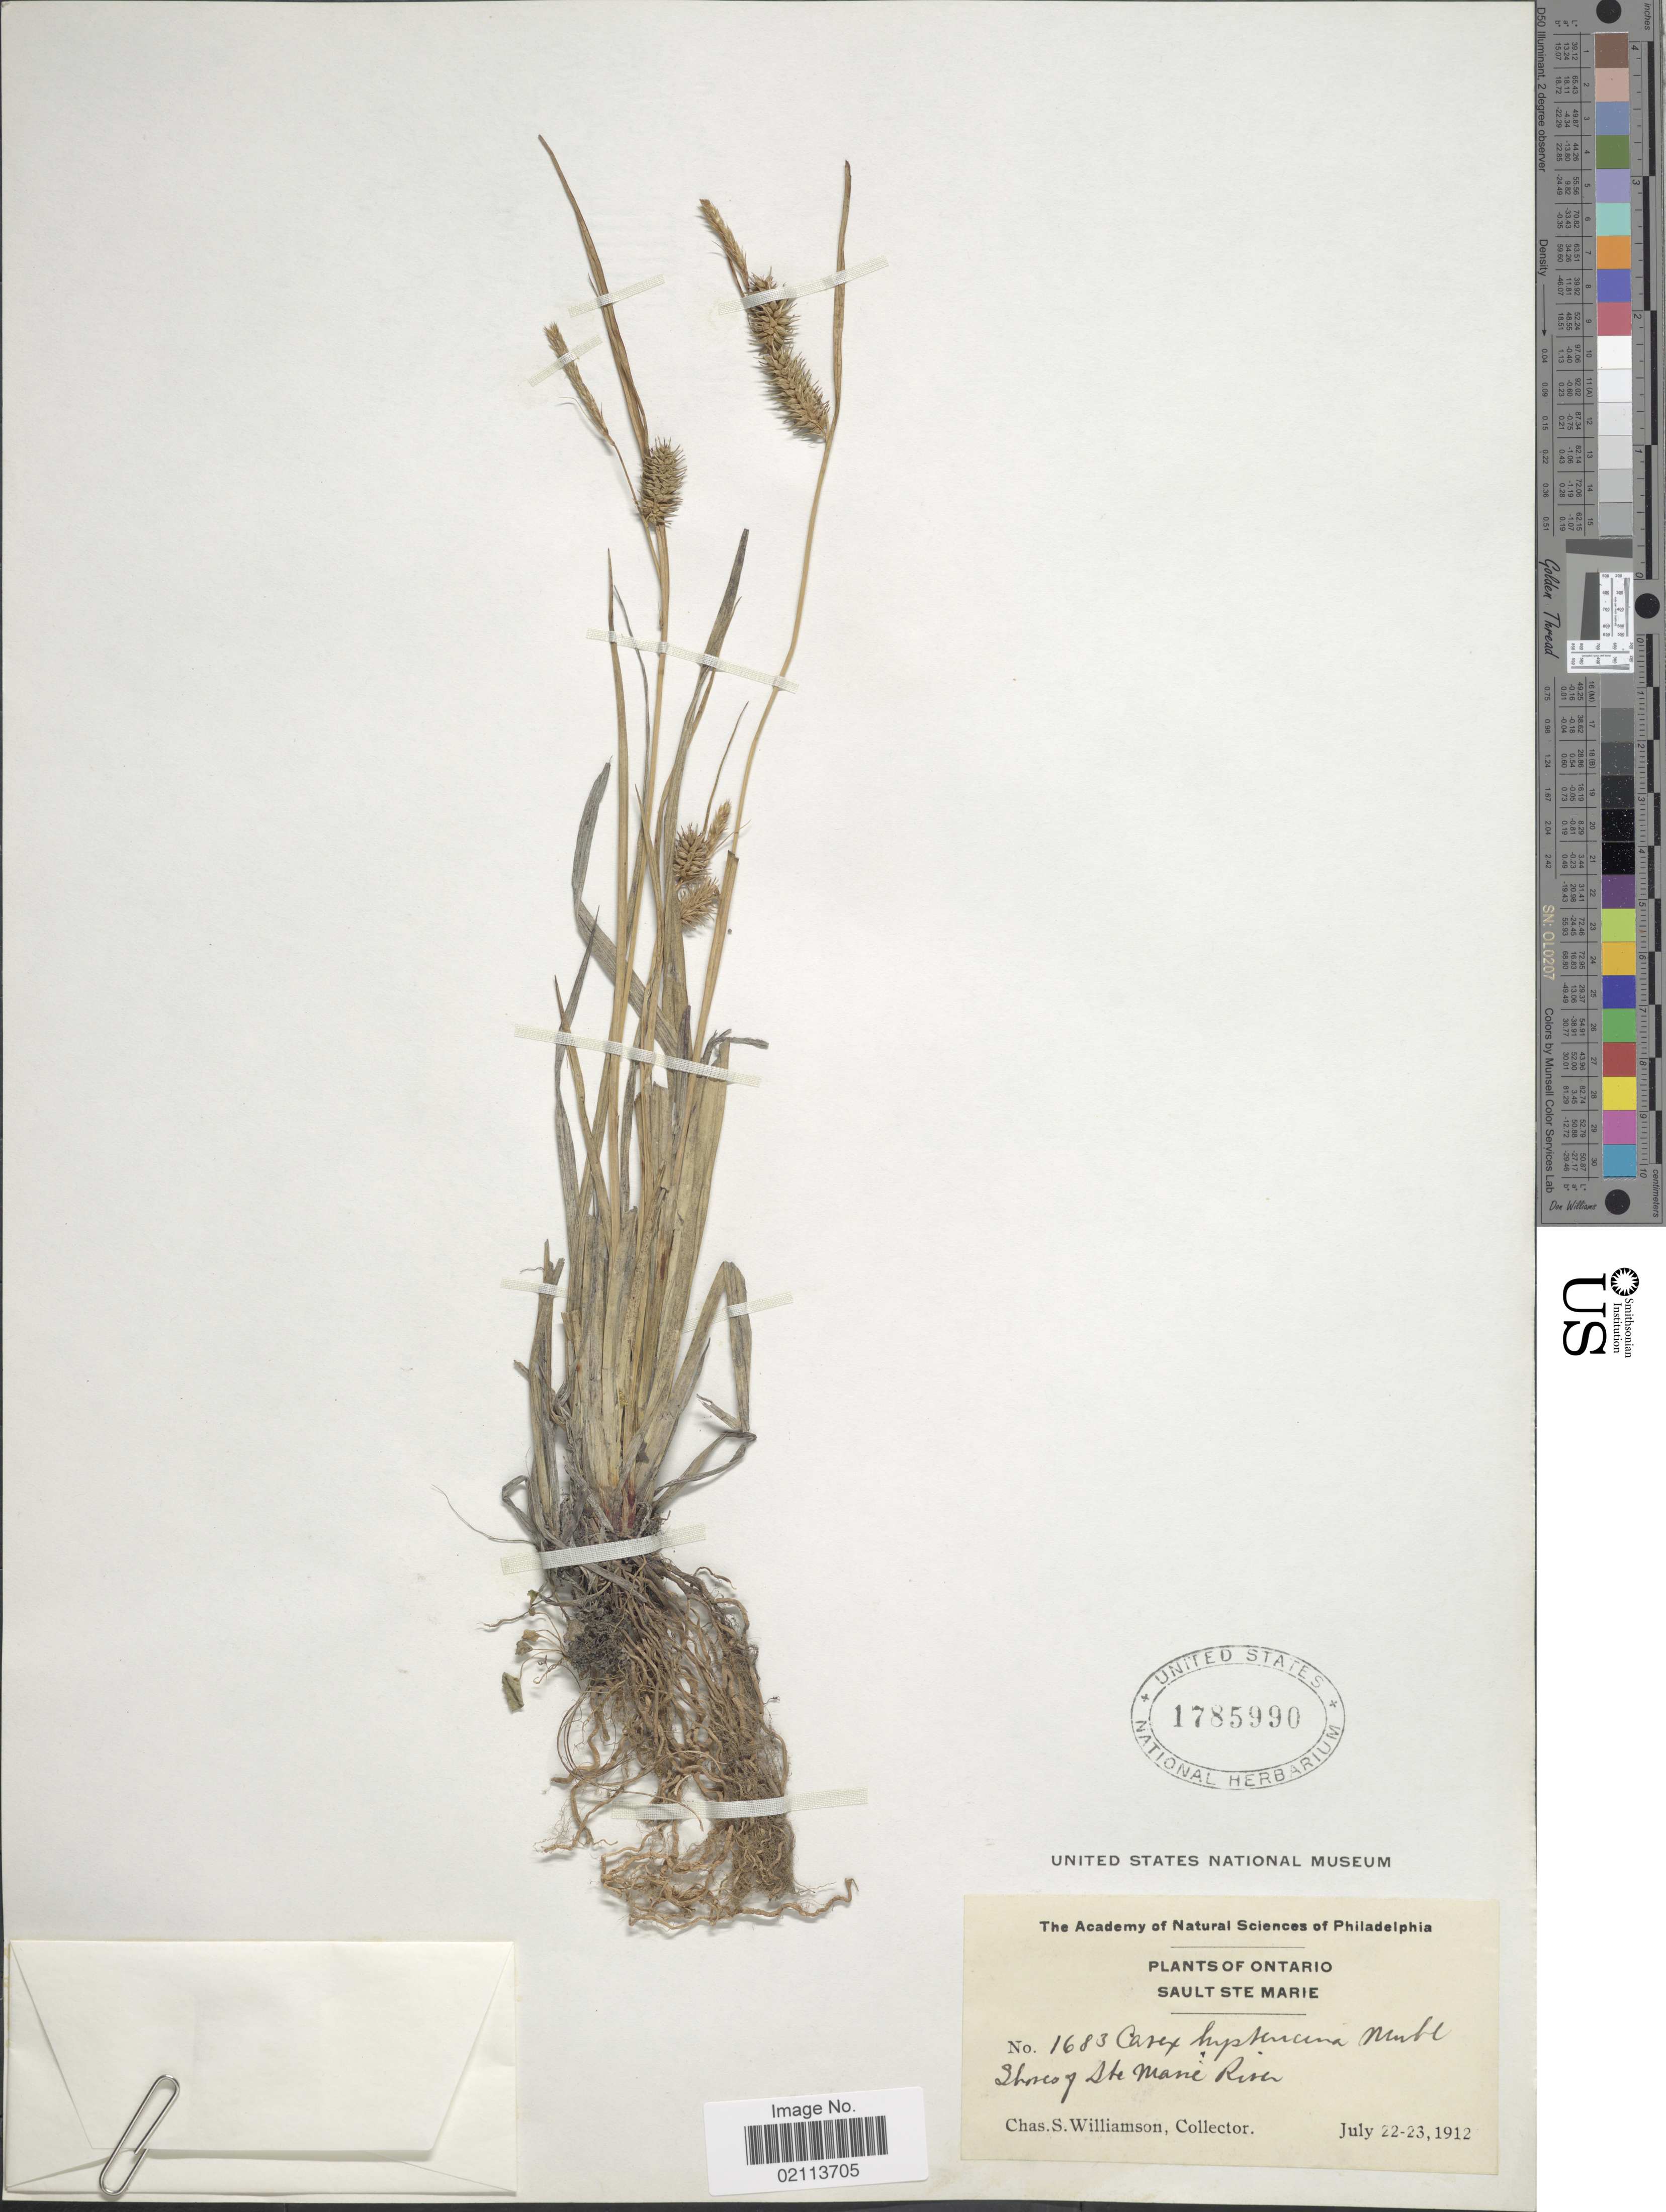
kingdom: Plantae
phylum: Tracheophyta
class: Liliopsida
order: Poales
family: Cyperaceae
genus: Carex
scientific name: Carex hystericina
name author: Muhl. ex Willd.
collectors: C. Williamson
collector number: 1683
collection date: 1912-07-22/1912-07-23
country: Canada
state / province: Ontario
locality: Sault Ste Marie, Shores of Ste Marie River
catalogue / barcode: US 1785990